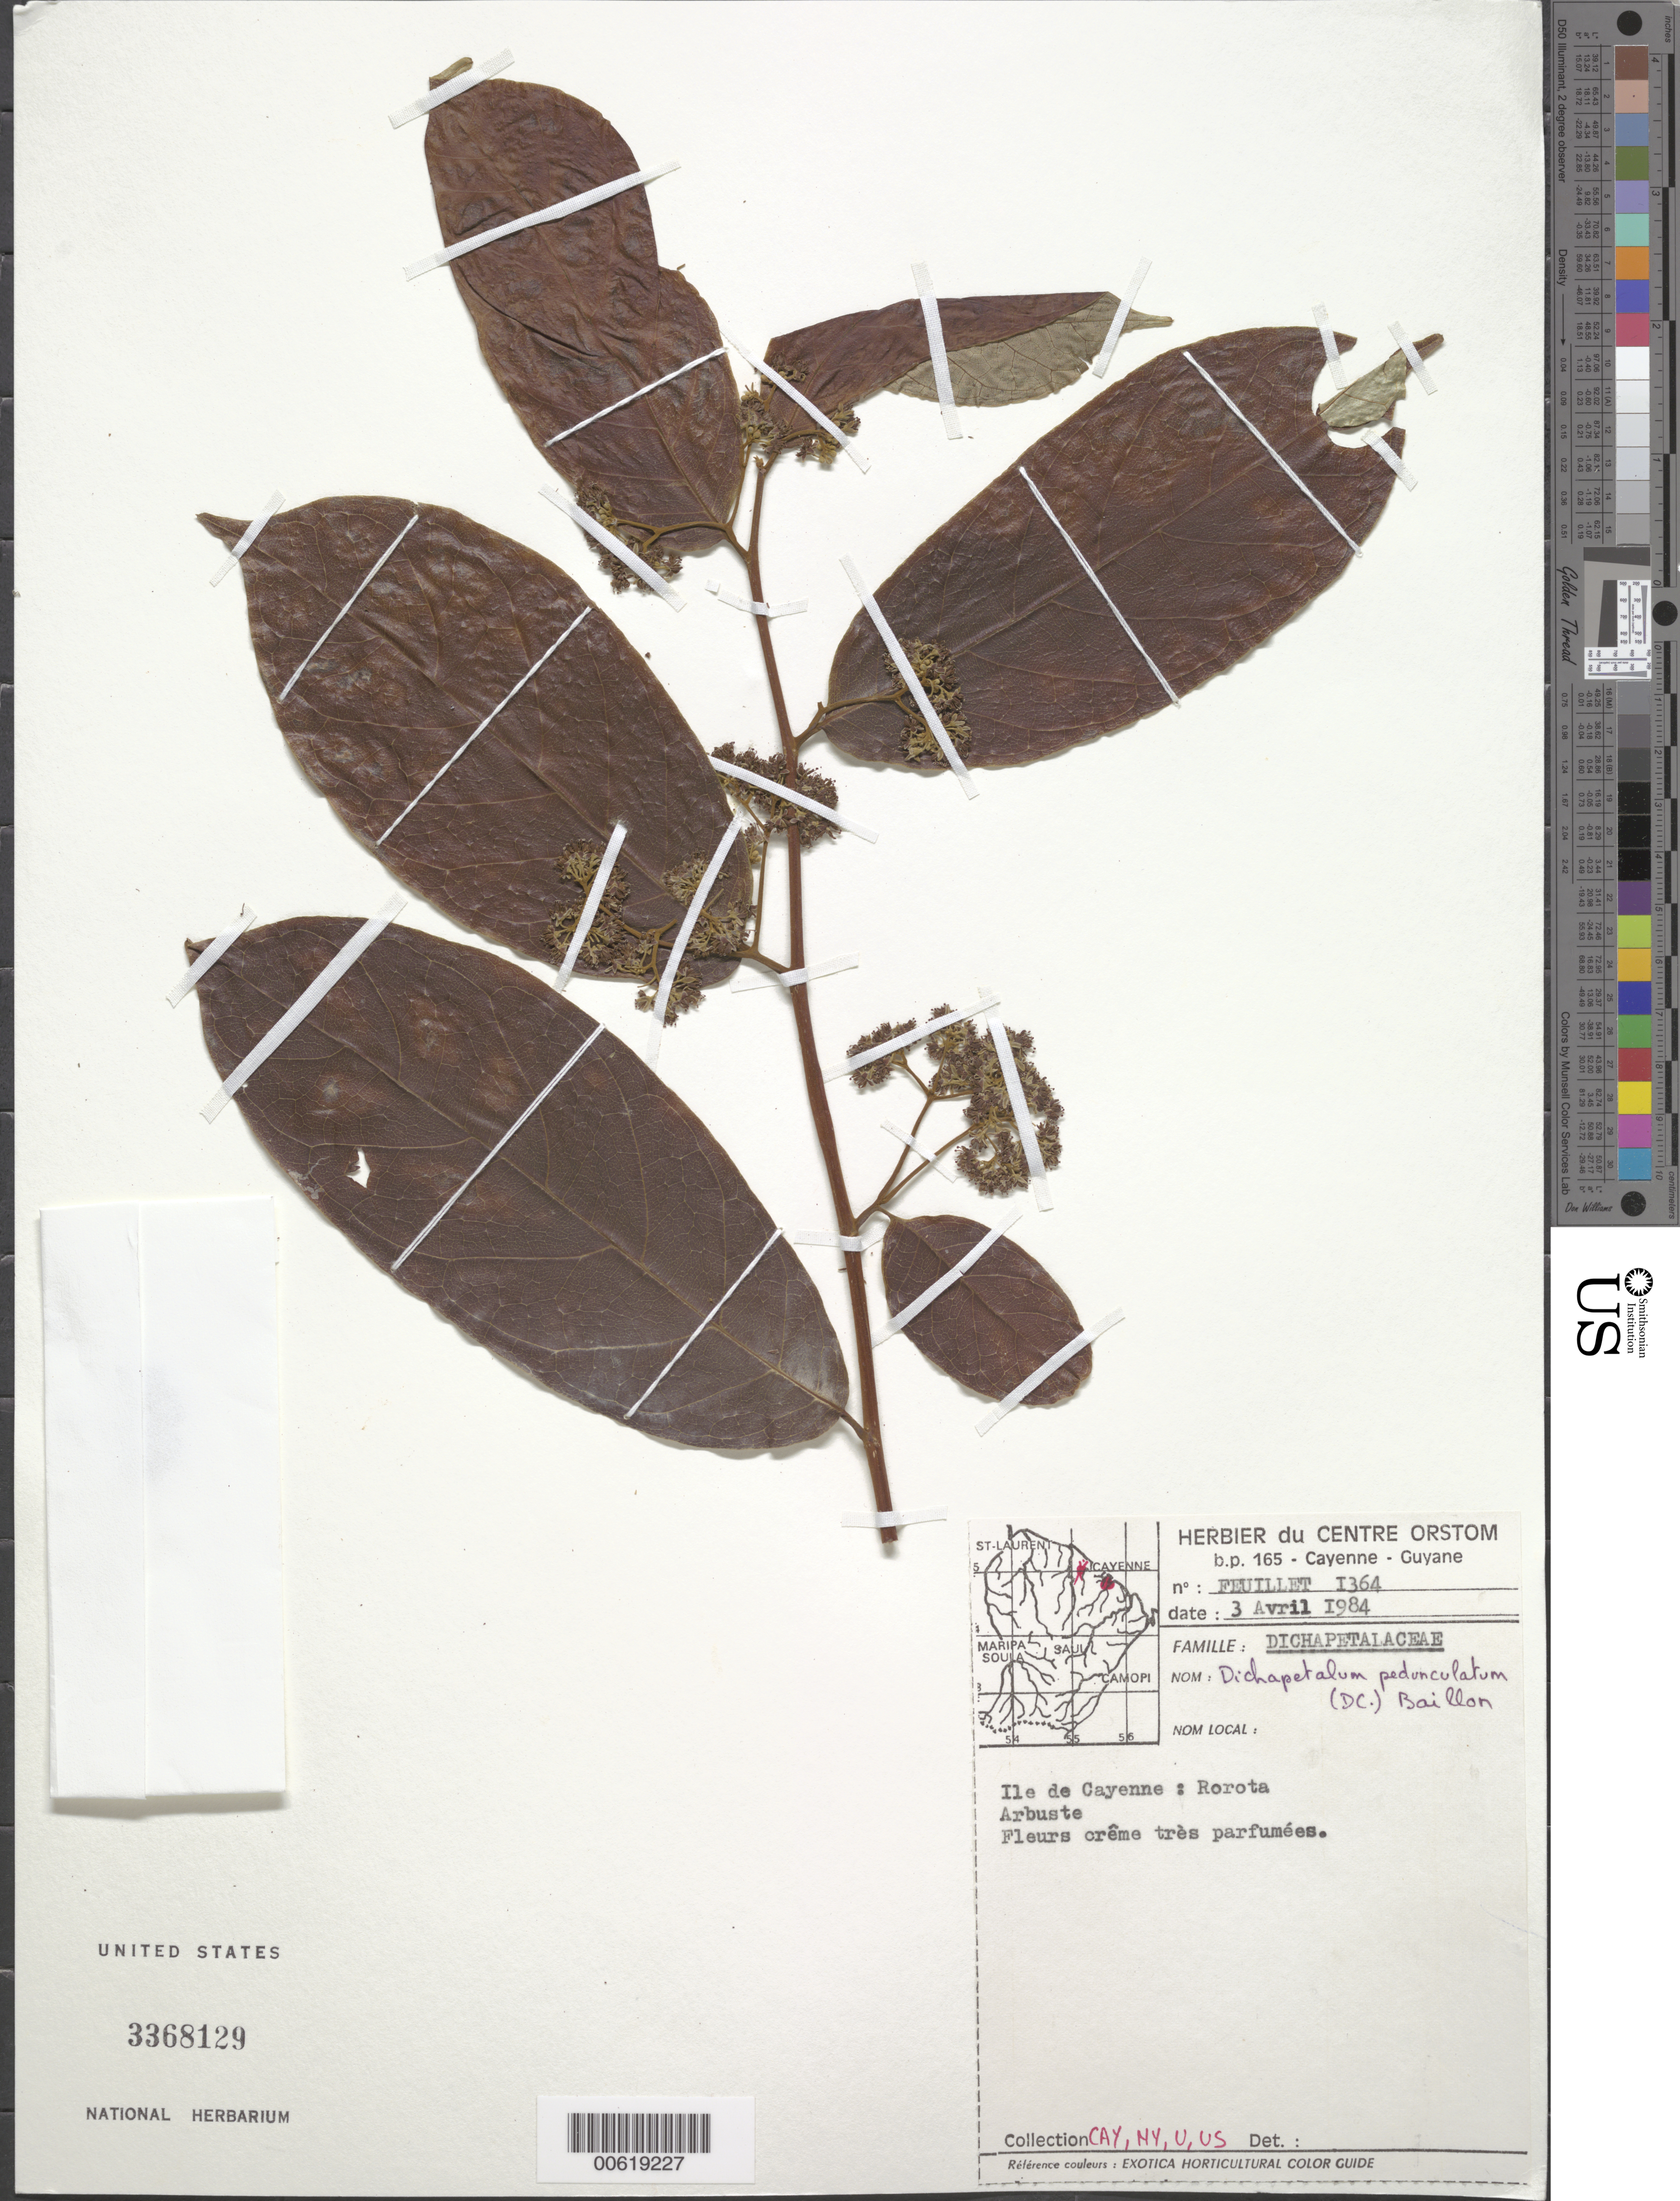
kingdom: Plantae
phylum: Tracheophyta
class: Magnoliopsida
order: Malpighiales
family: Dichapetalaceae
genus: Dichapetalum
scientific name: Dichapetalum pedunculatum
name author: (DC.) Baill.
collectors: C. Feuillet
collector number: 1364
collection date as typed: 3-Apr-84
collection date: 1984-04-03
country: French Guiana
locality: Ile de Cayenne, Rorota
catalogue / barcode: US 3368129